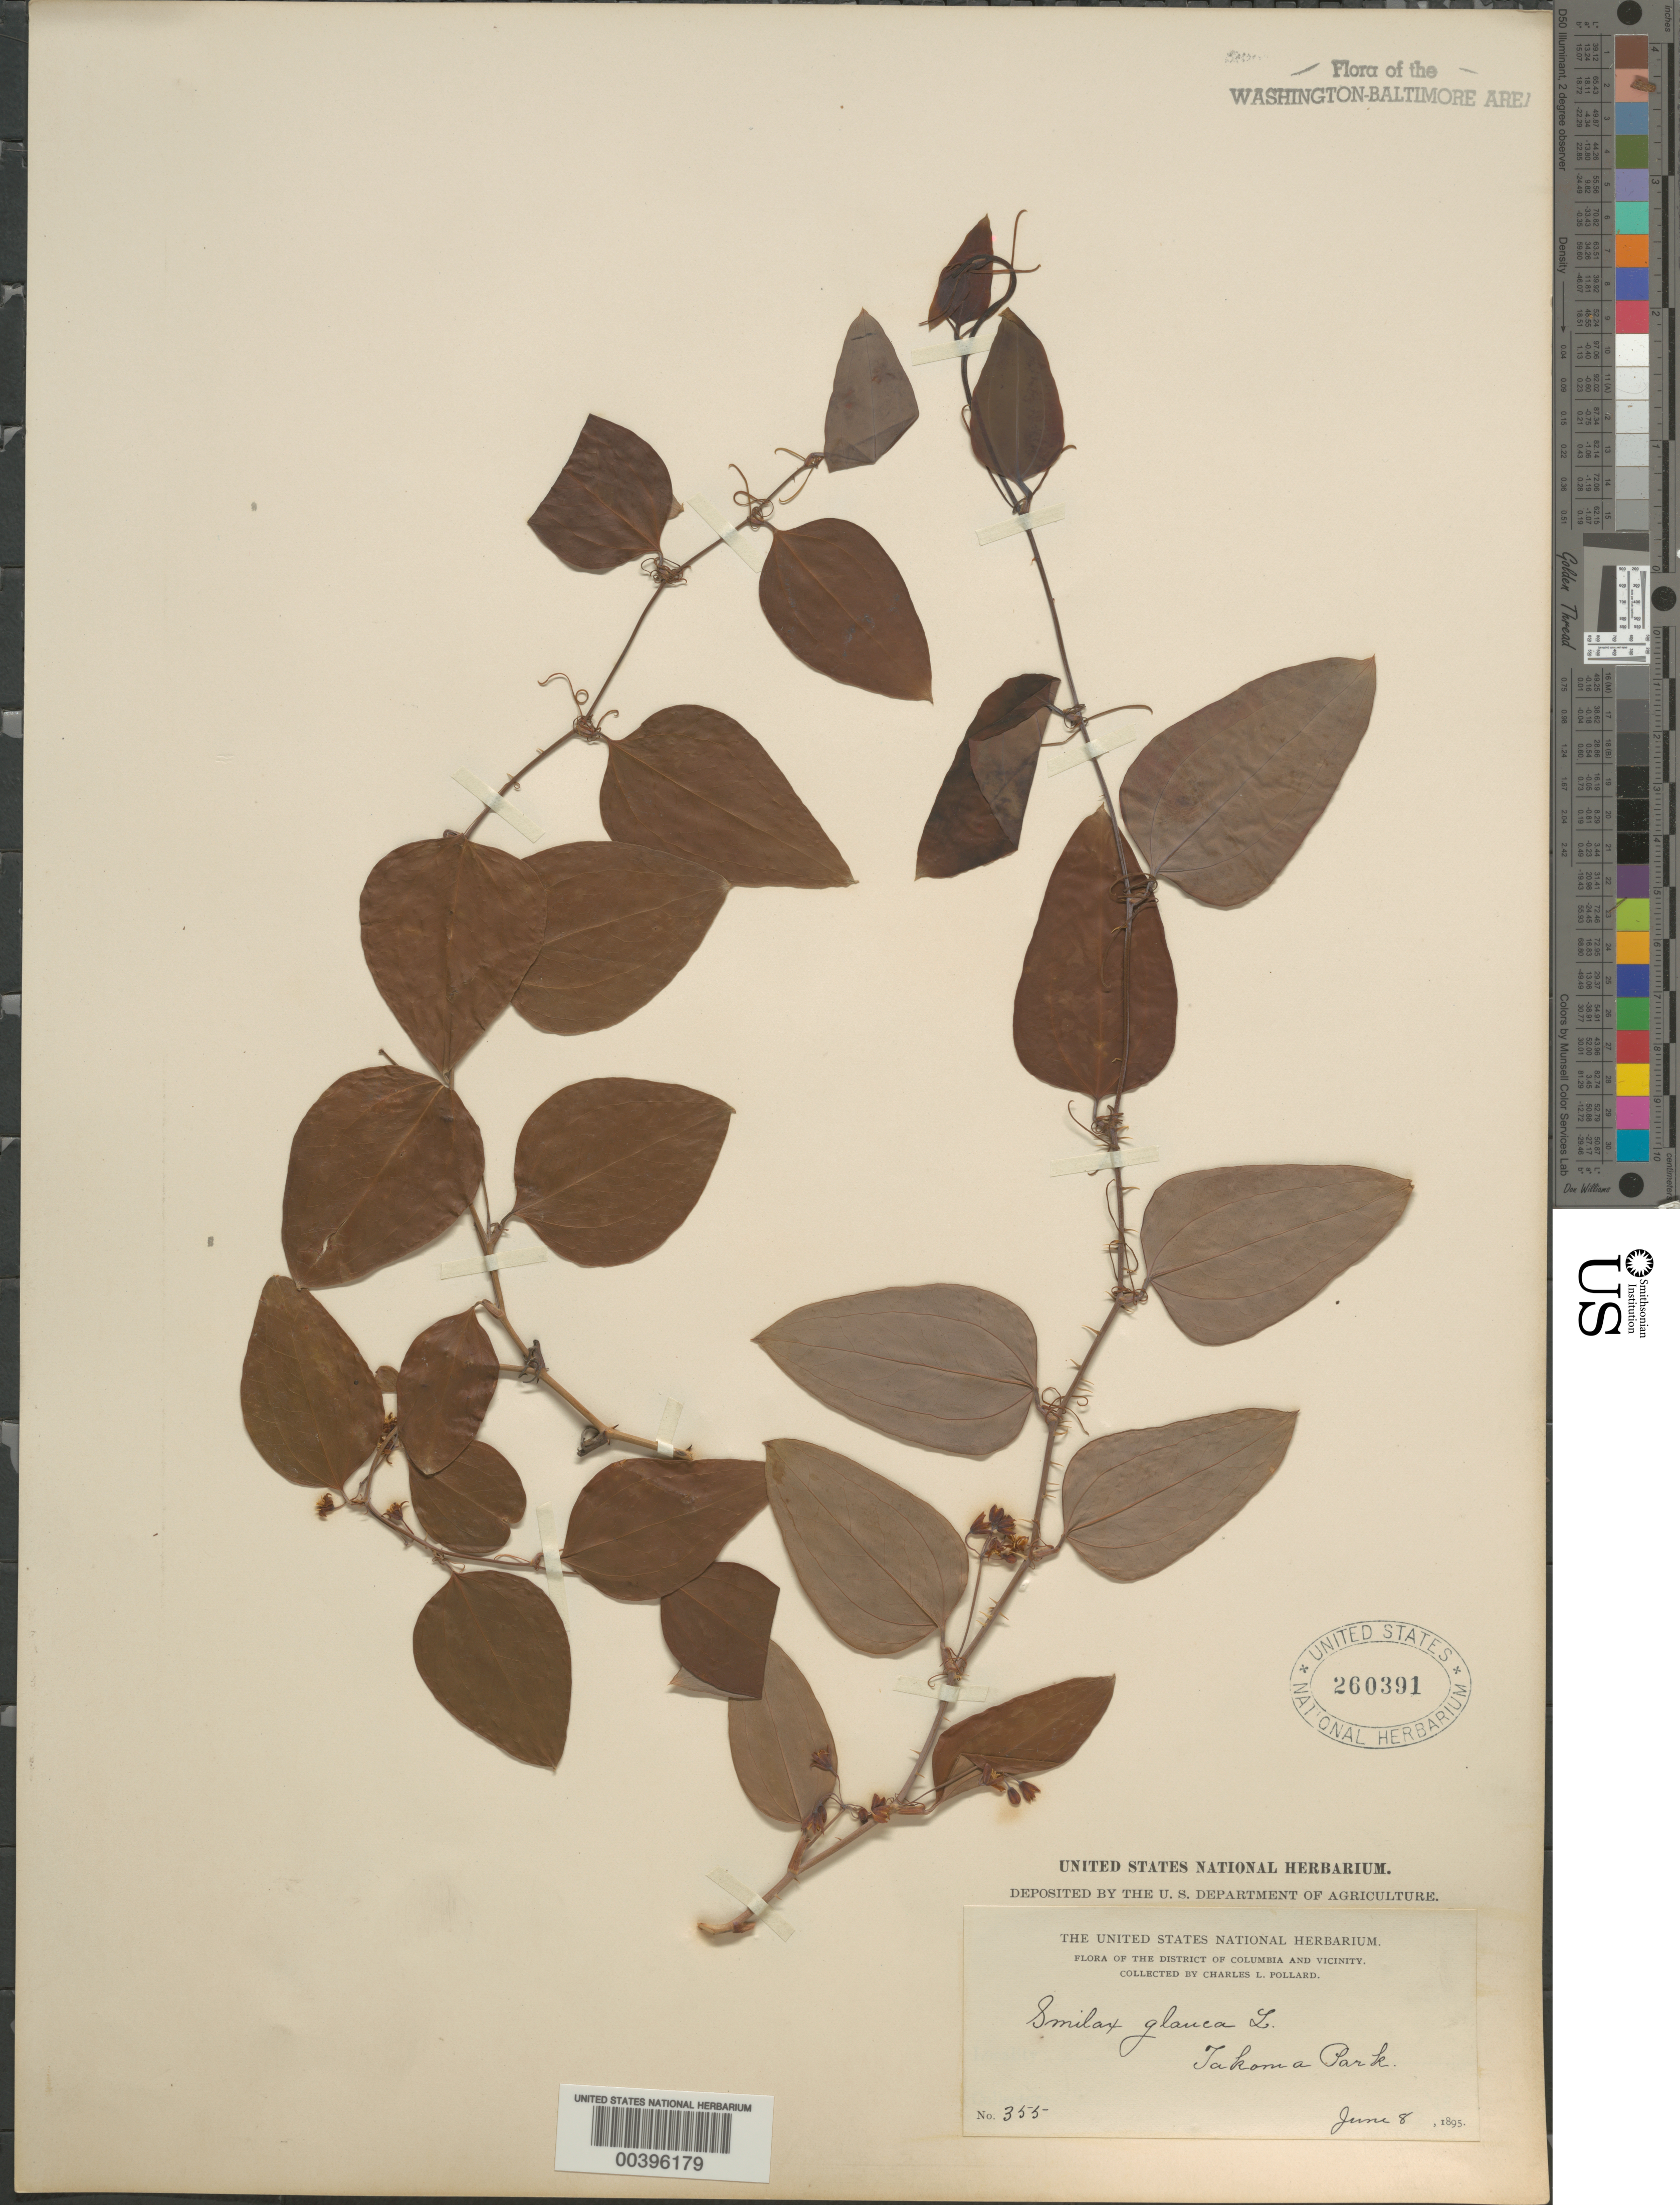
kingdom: Plantae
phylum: Tracheophyta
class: Liliopsida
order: Liliales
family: Smilacaceae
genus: Smilax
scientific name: Smilax glauca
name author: Walter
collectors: C. L. Pollard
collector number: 355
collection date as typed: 08 Jun 1895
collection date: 1895-06-08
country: United States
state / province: District of Columbia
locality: Takoma Park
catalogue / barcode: US 260391